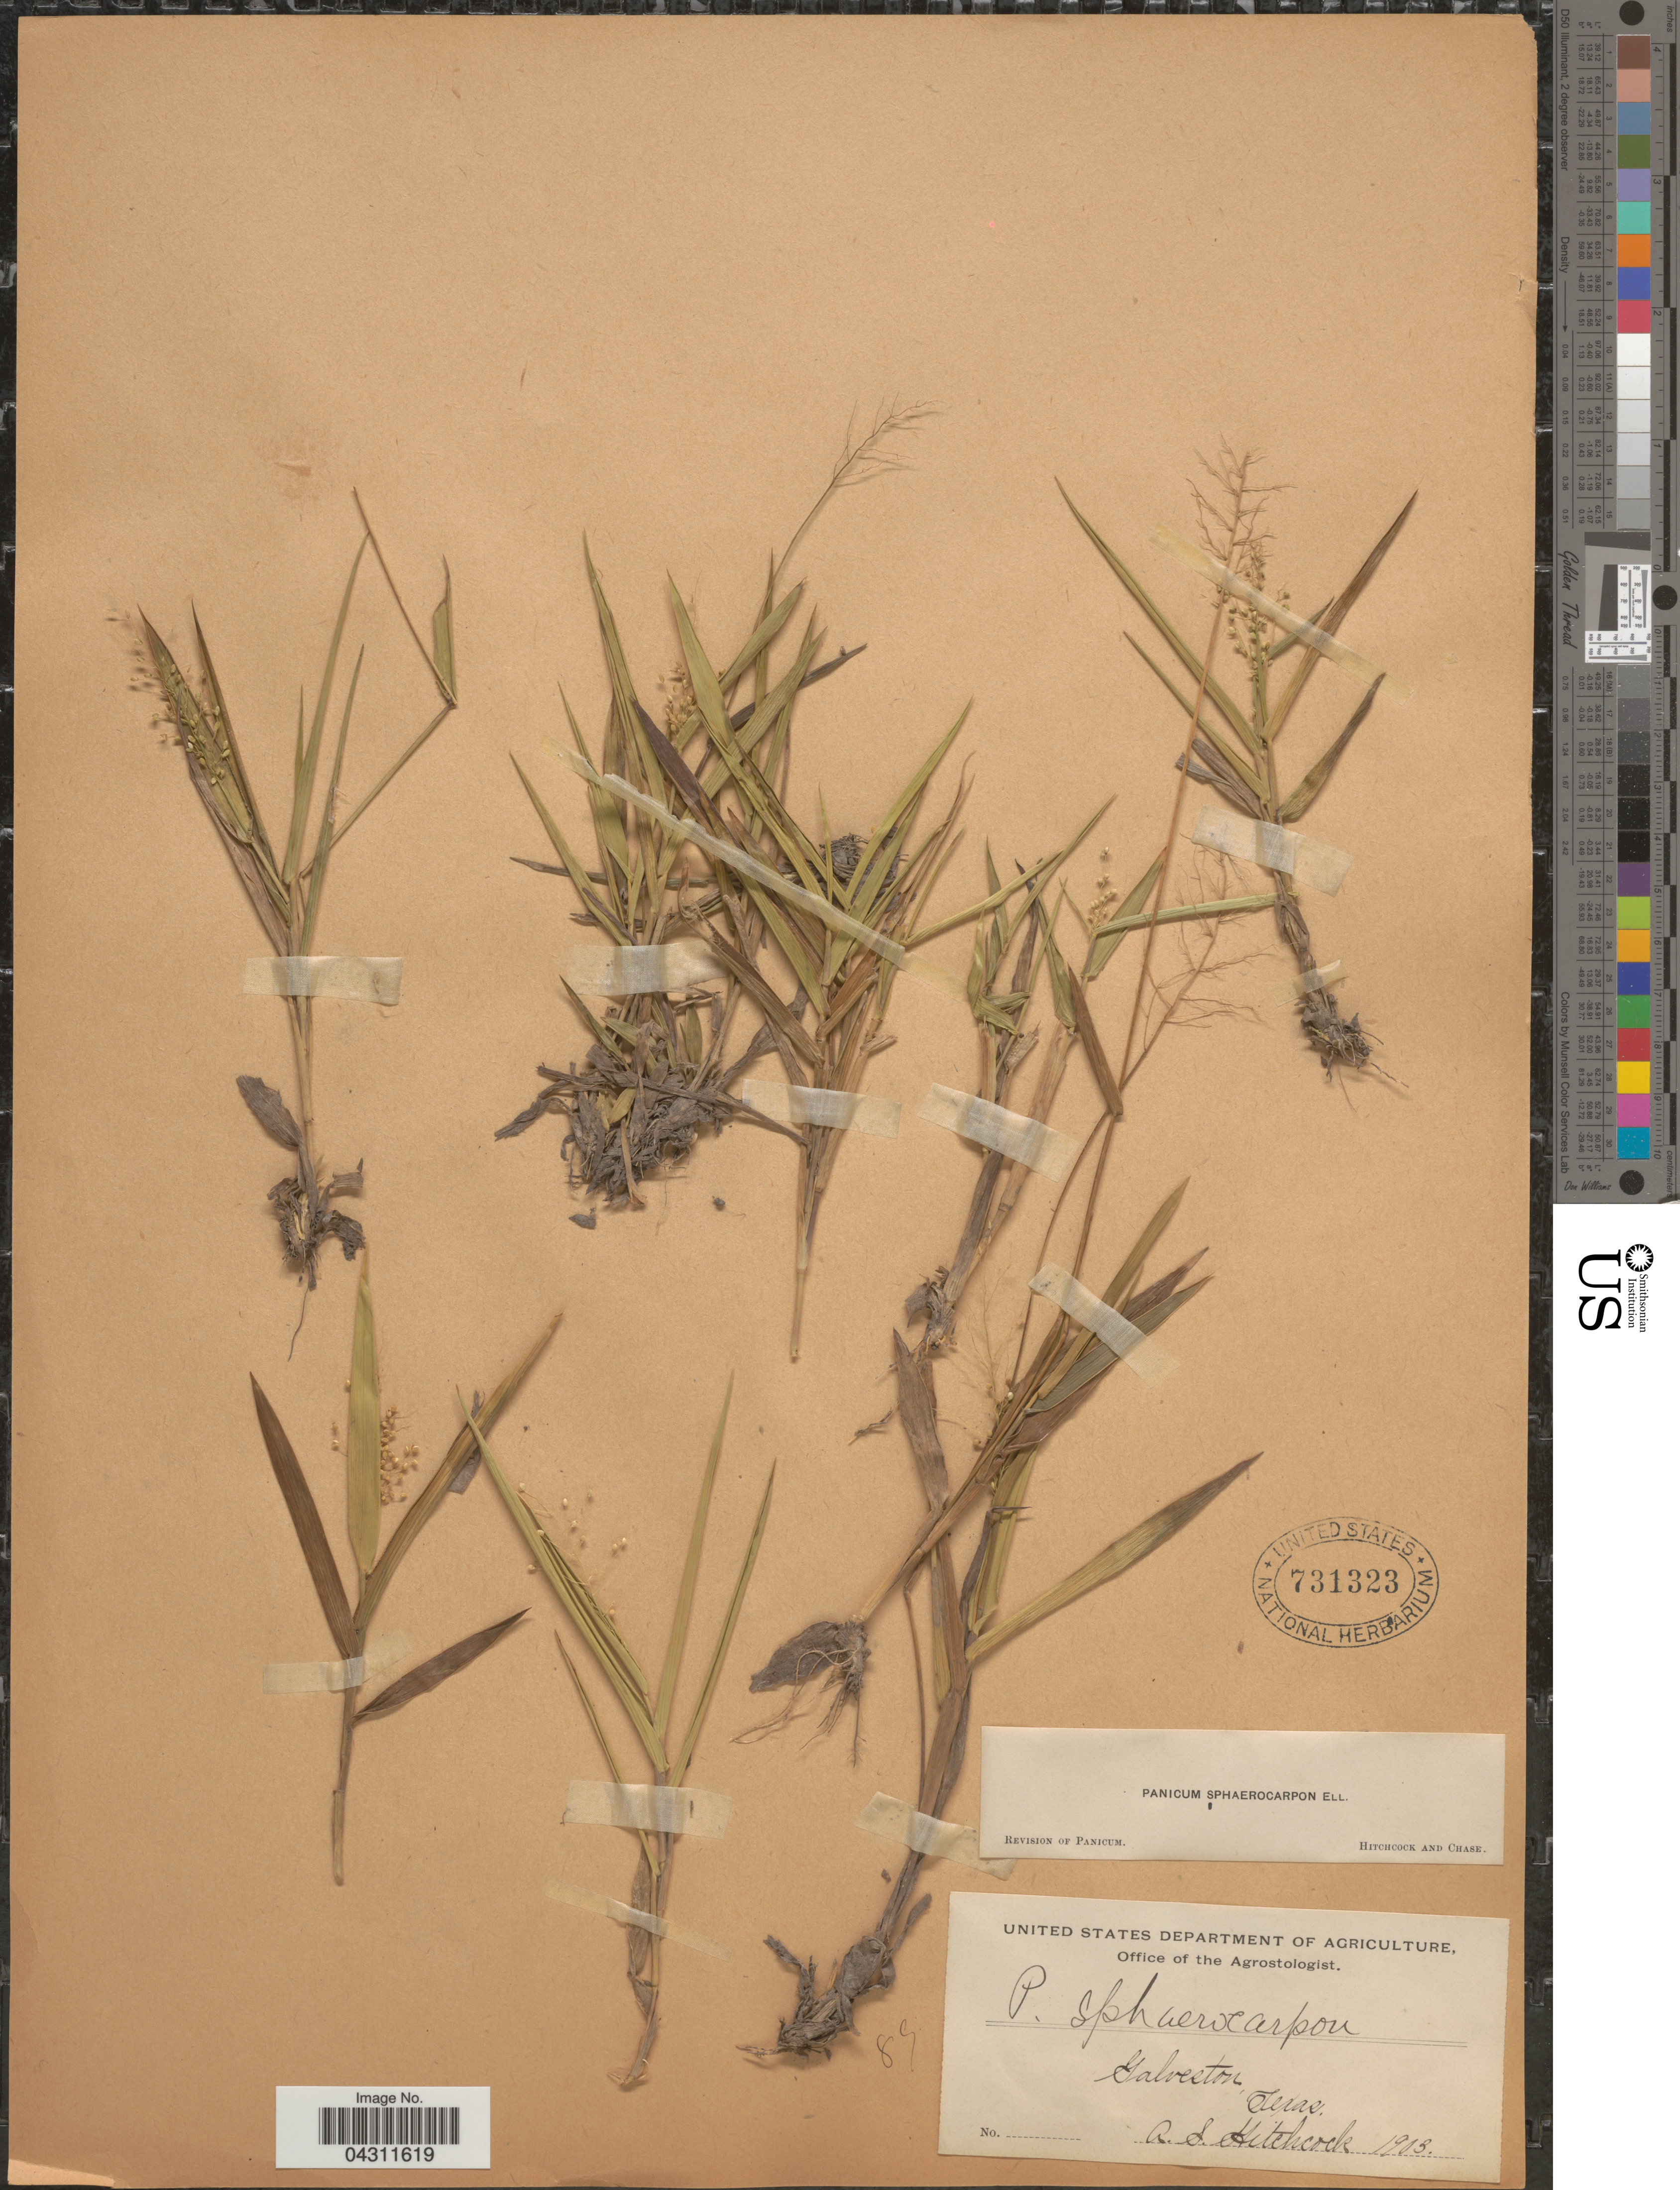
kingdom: Plantae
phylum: Tracheophyta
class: Liliopsida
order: Poales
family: Poaceae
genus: Dichanthelium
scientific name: Dichanthelium strigosum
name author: (Muhl. ex Elliott) Freckmann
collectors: A. S. Hitchcock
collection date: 1903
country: United States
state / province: Texas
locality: Galveston.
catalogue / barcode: US 731323